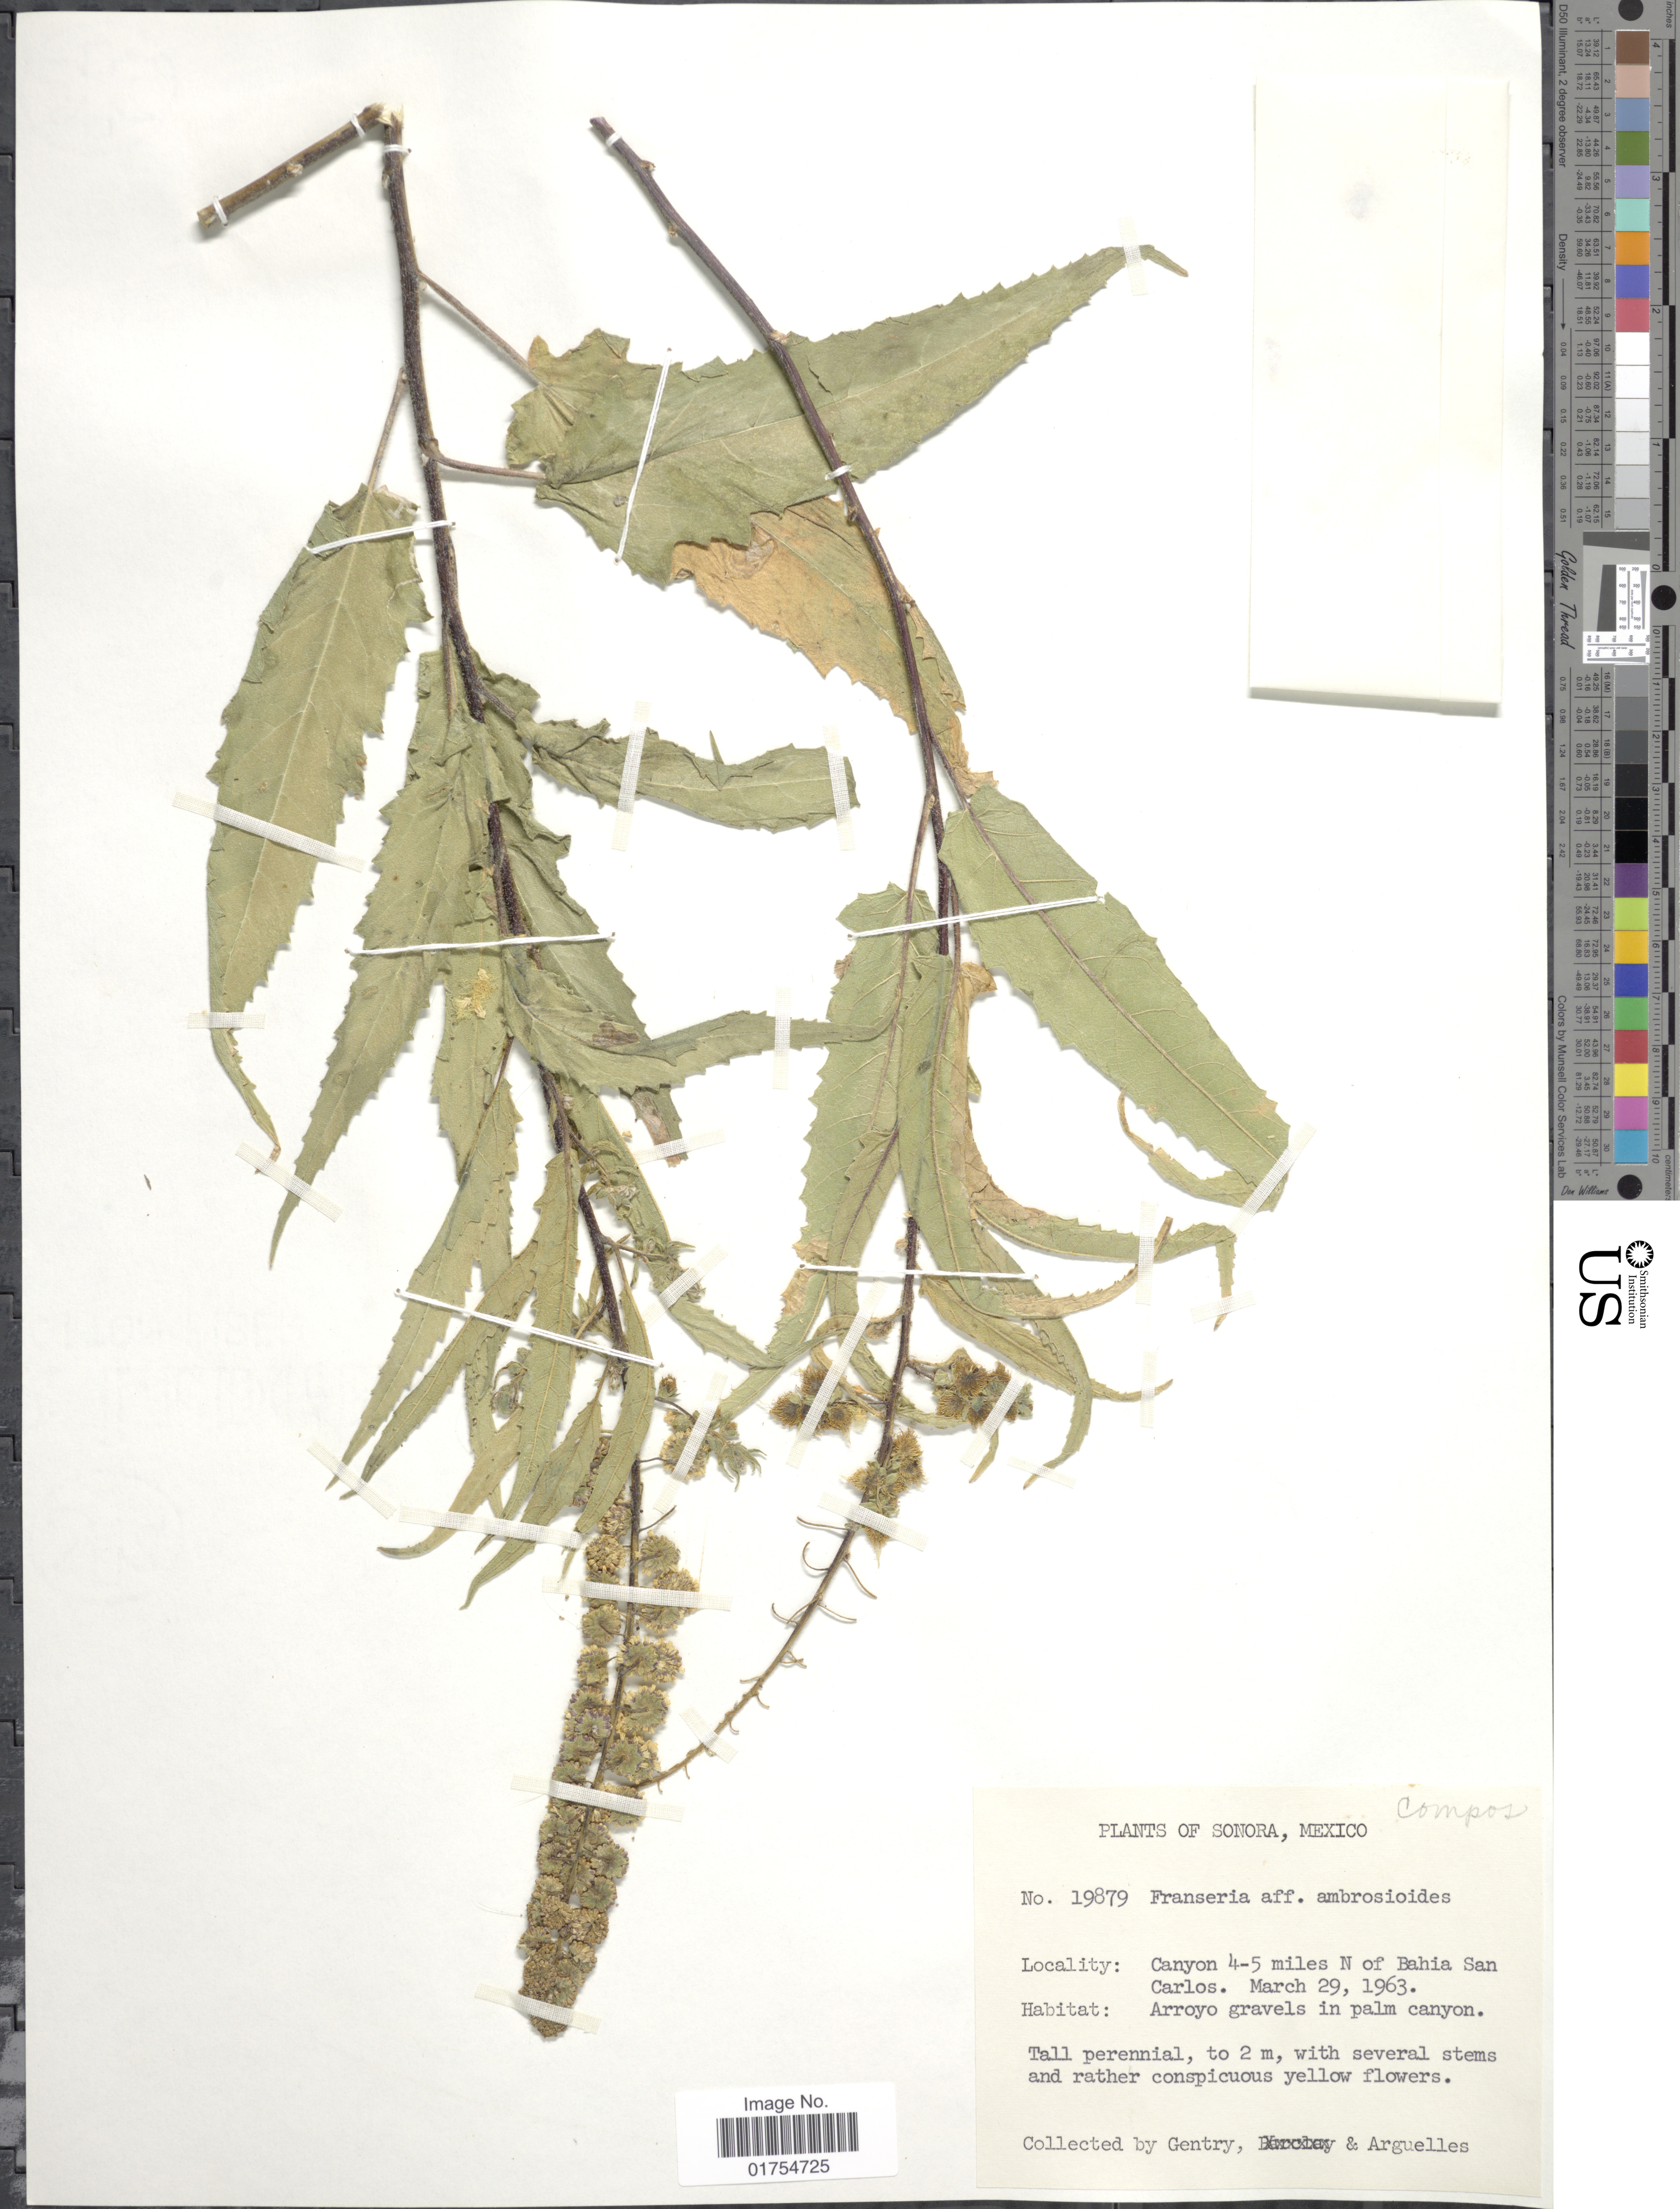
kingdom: Plantae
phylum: Tracheophyta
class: Magnoliopsida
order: Asterales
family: Asteraceae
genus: Franseria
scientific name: Franseria ambrosioides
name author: Cav.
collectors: Gentry, -- & Arguelles, --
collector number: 19879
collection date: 1963-03-29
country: Mexico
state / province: Sonora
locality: Canyon 4-5 miles N of Bahia San Carlos